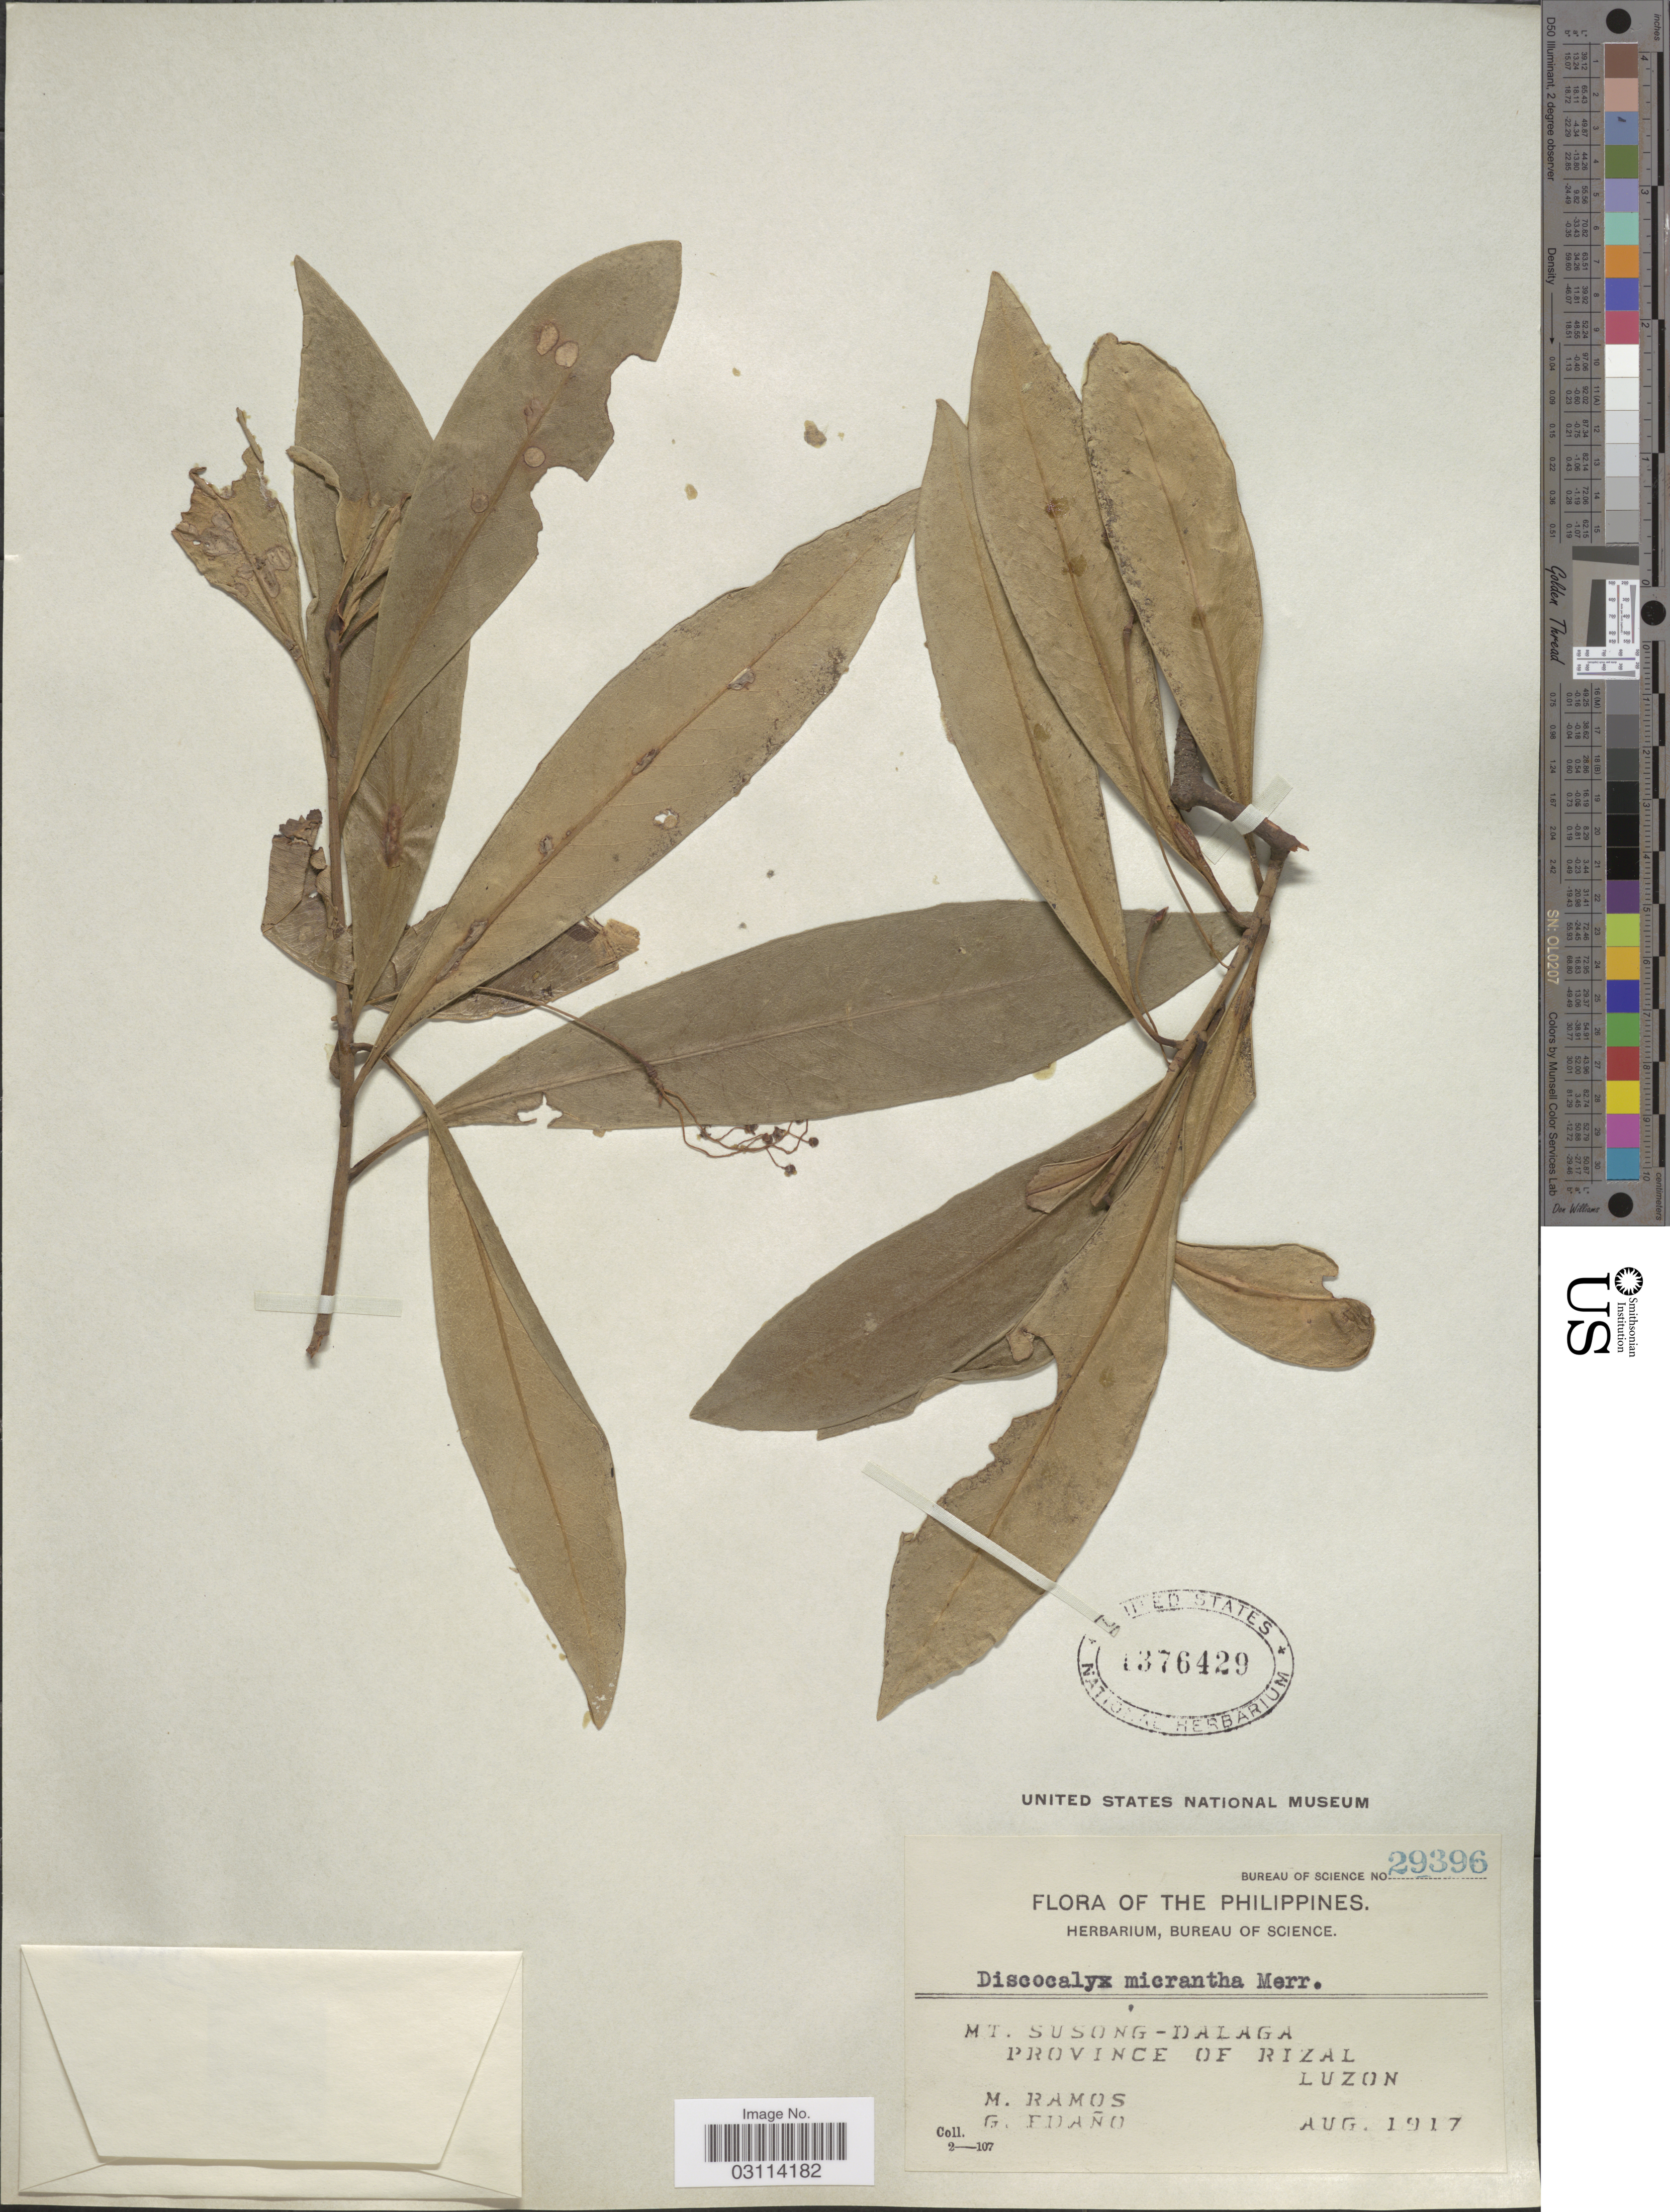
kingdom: Plantae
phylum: Tracheophyta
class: Magnoliopsida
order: Ericales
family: Primulaceae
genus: Discocalyx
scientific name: Discocalyx micrantha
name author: Merr.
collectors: M. Ramos & G. Edaño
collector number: Bureau of Science 29396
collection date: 1917-08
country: Philippines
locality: Mt. Susong-Dalaga. Province of Rizal, Luzon.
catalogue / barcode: US 1376429